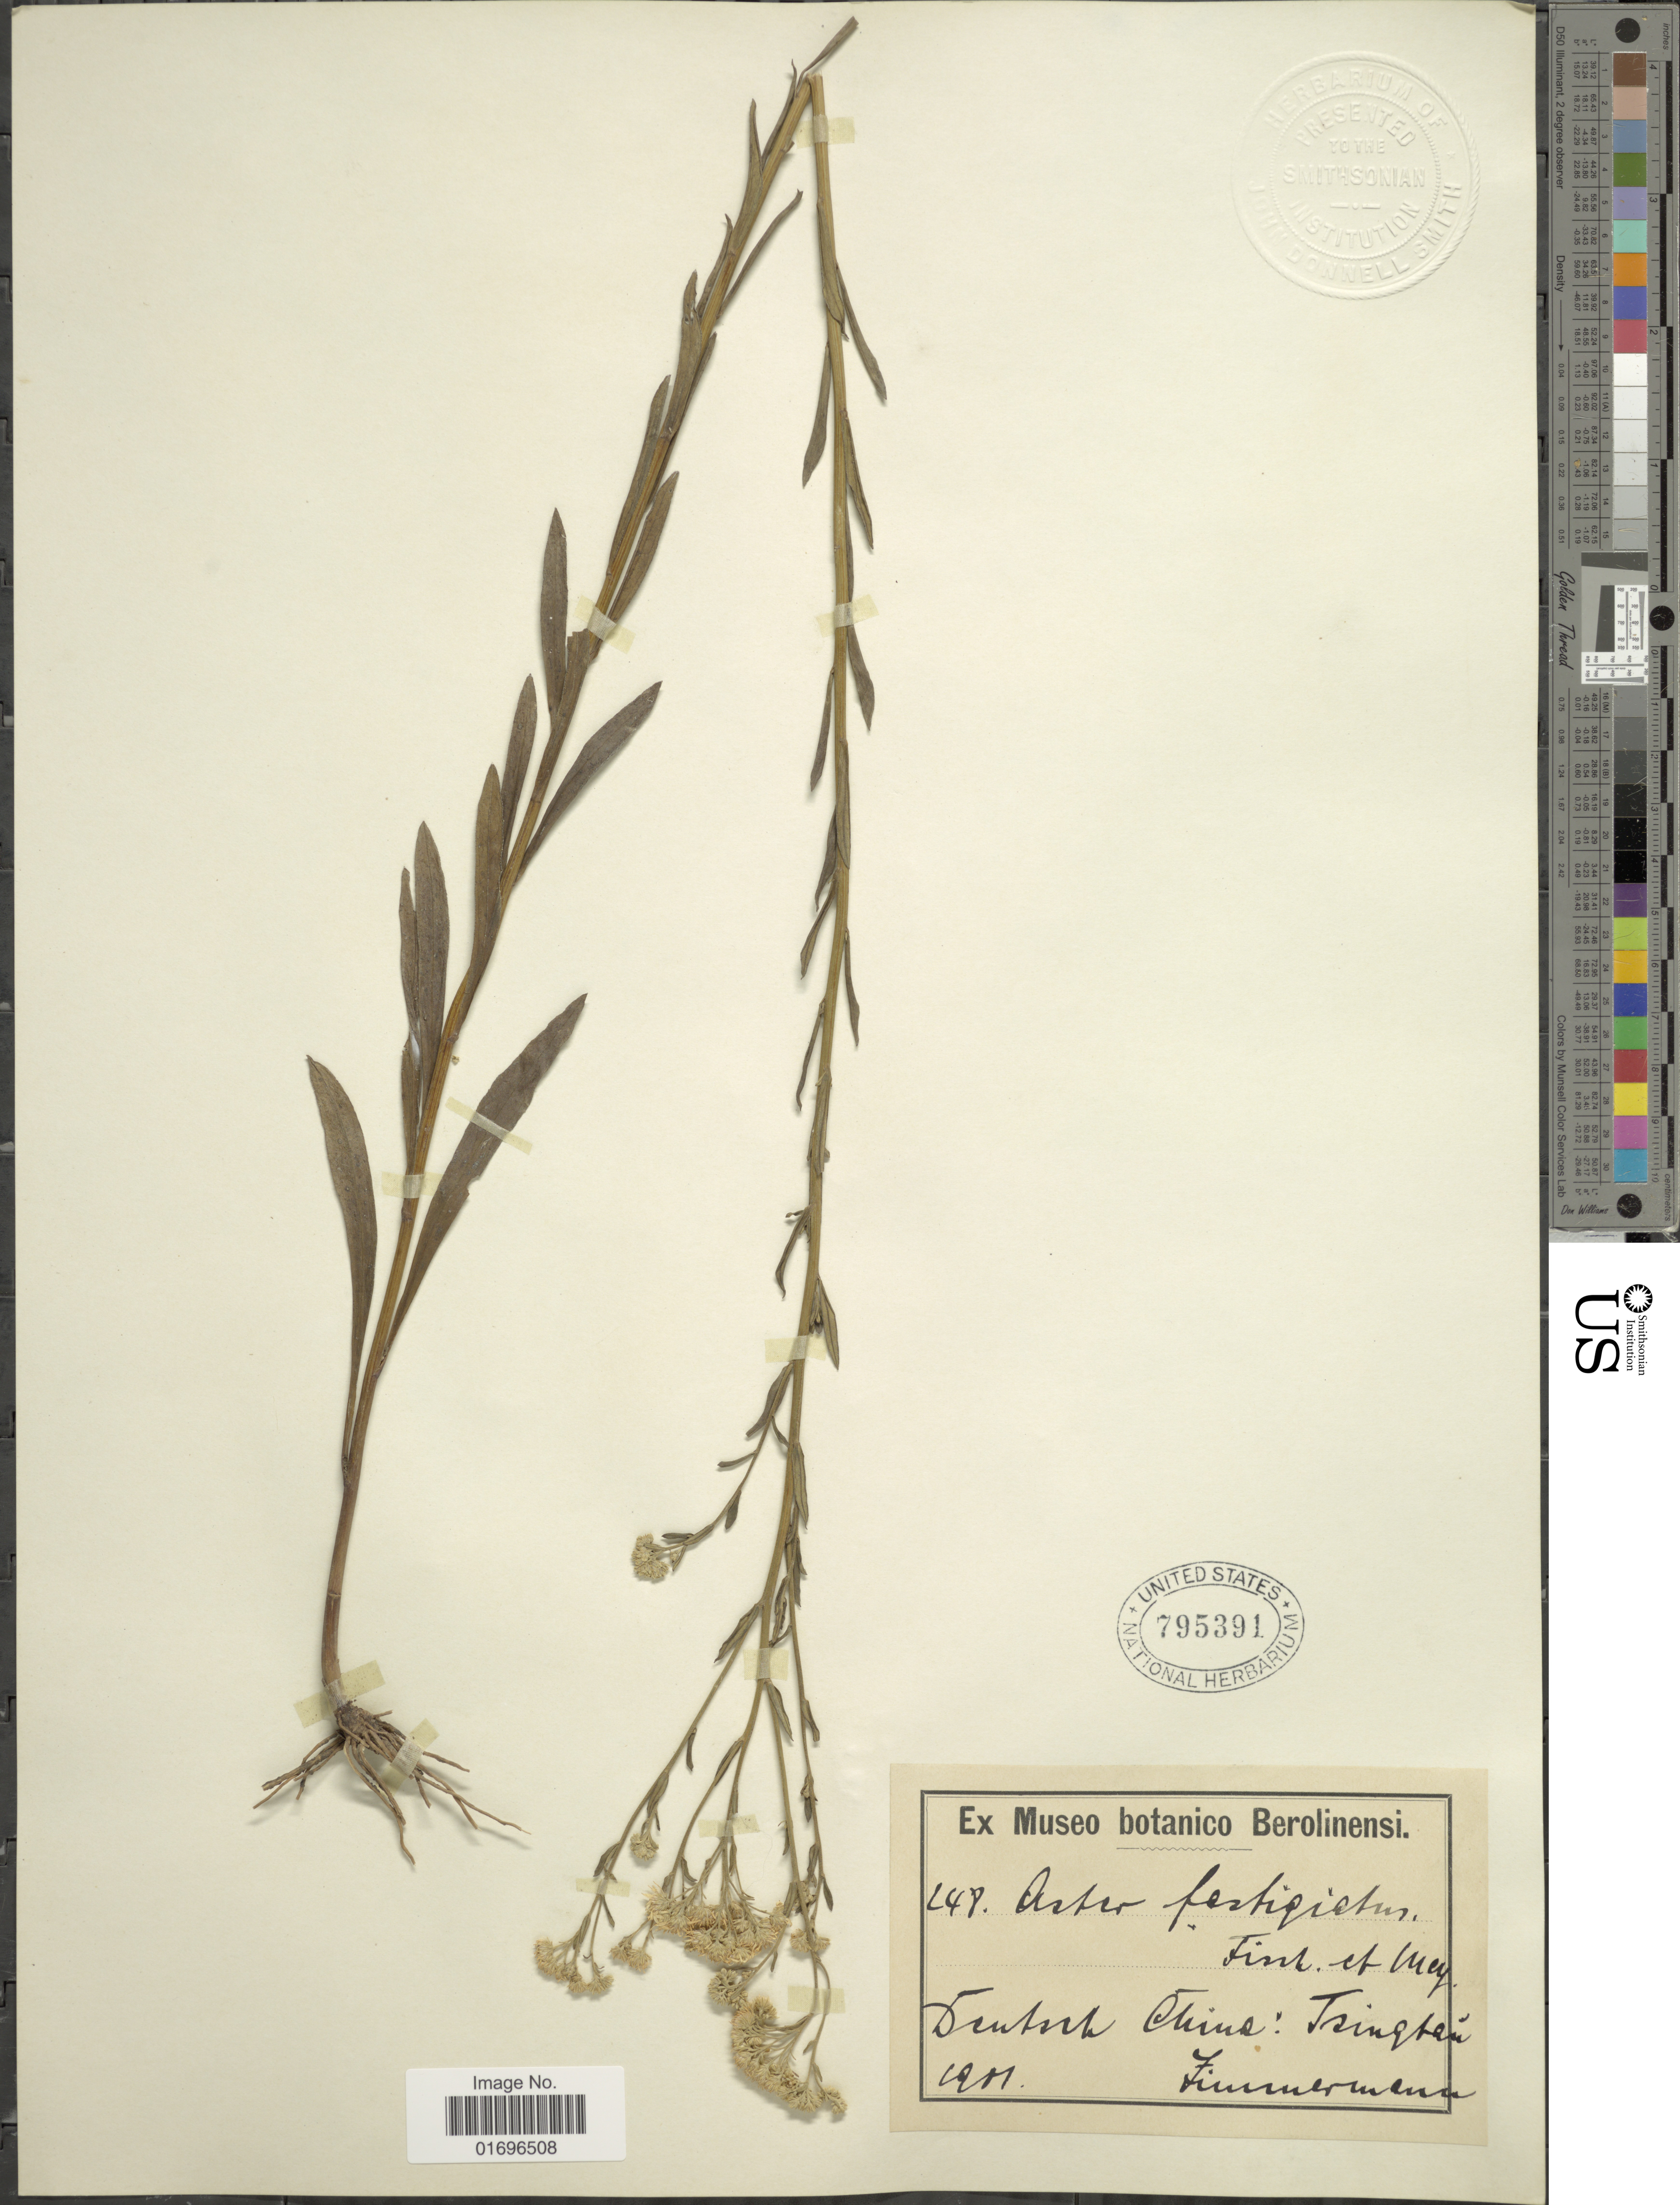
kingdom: Plantae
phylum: Tracheophyta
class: Magnoliopsida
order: Asterales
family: Asteraceae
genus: Aster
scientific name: Aster fastigiatus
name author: Fisch.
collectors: -. Zimmermann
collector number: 248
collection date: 1901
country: China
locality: Deutsch China: Tsingtao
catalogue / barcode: US 795391